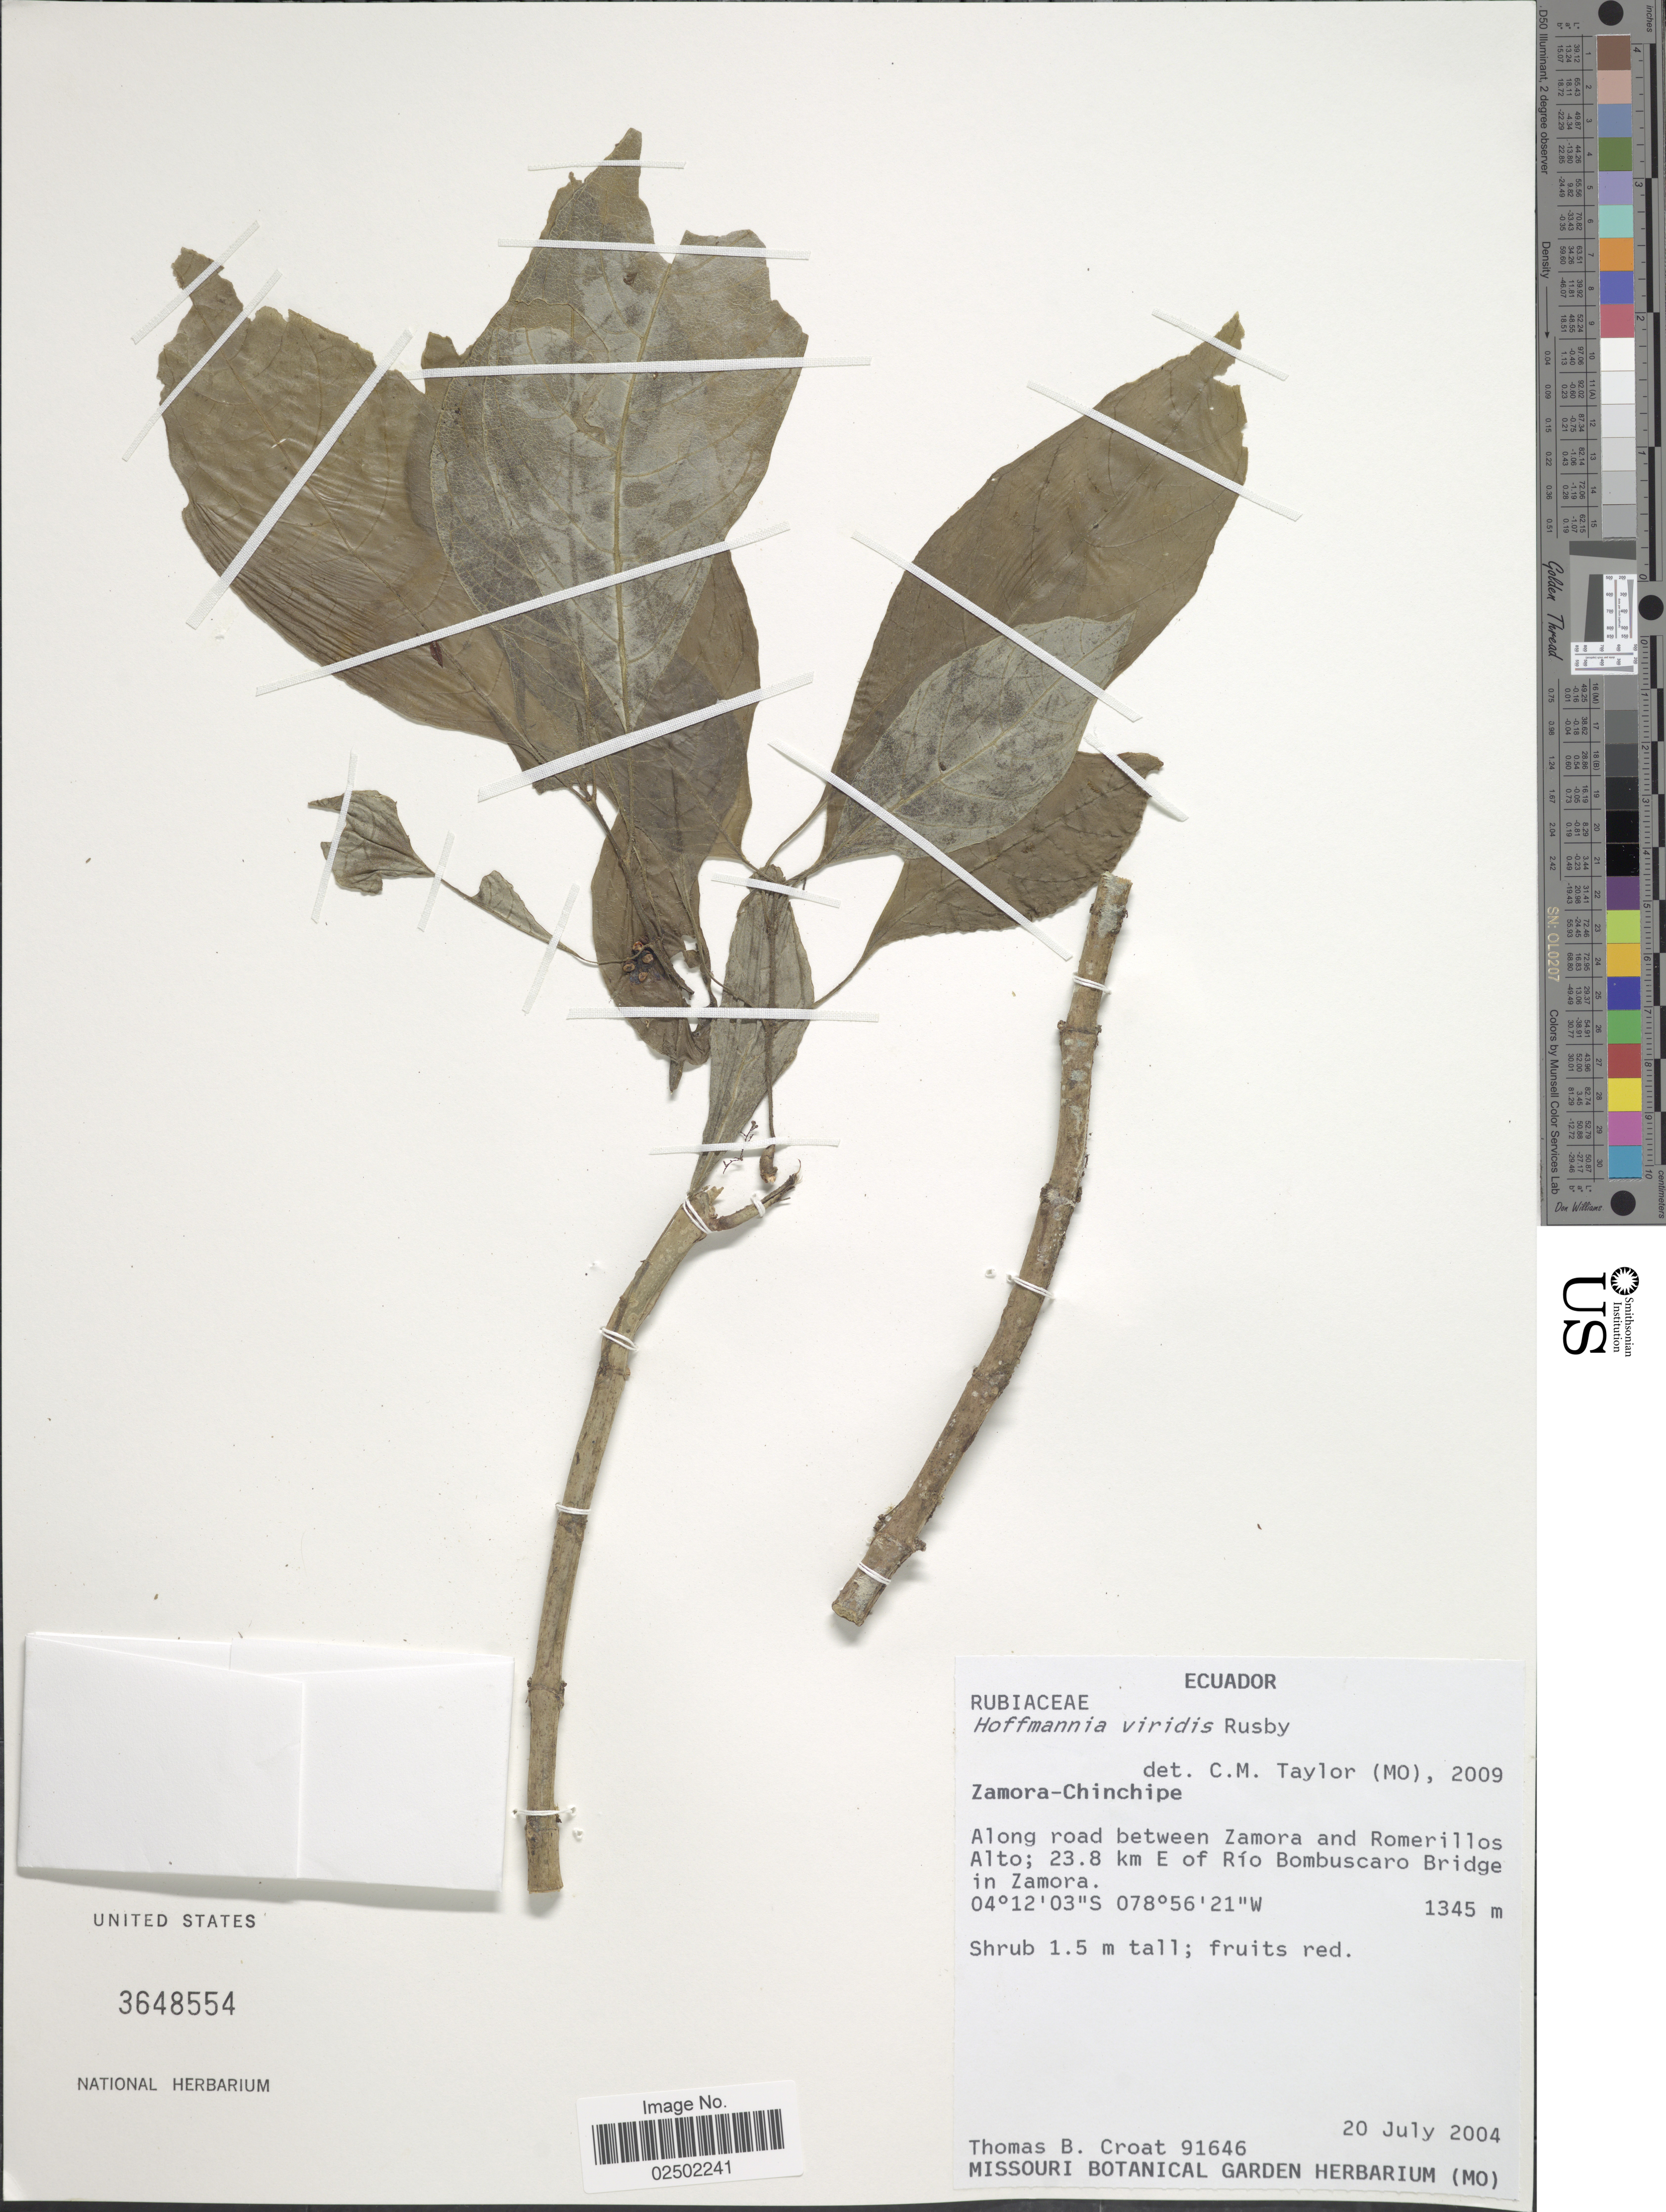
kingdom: Plantae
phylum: Tracheophyta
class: Magnoliopsida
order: Gentianales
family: Rubiaceae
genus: Hoffmannia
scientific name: Hoffmannia viridis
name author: Rusby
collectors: T. B. Croat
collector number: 91646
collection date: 2004-07-20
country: Ecuador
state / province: Zamora-Chinchipe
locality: Zamora-Chinchipe: Along road between Zamora and Romerillos Alto, 23.8 km E of Rio Bombuscaro Bridge in Zamora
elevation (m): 1345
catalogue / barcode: US 3648554